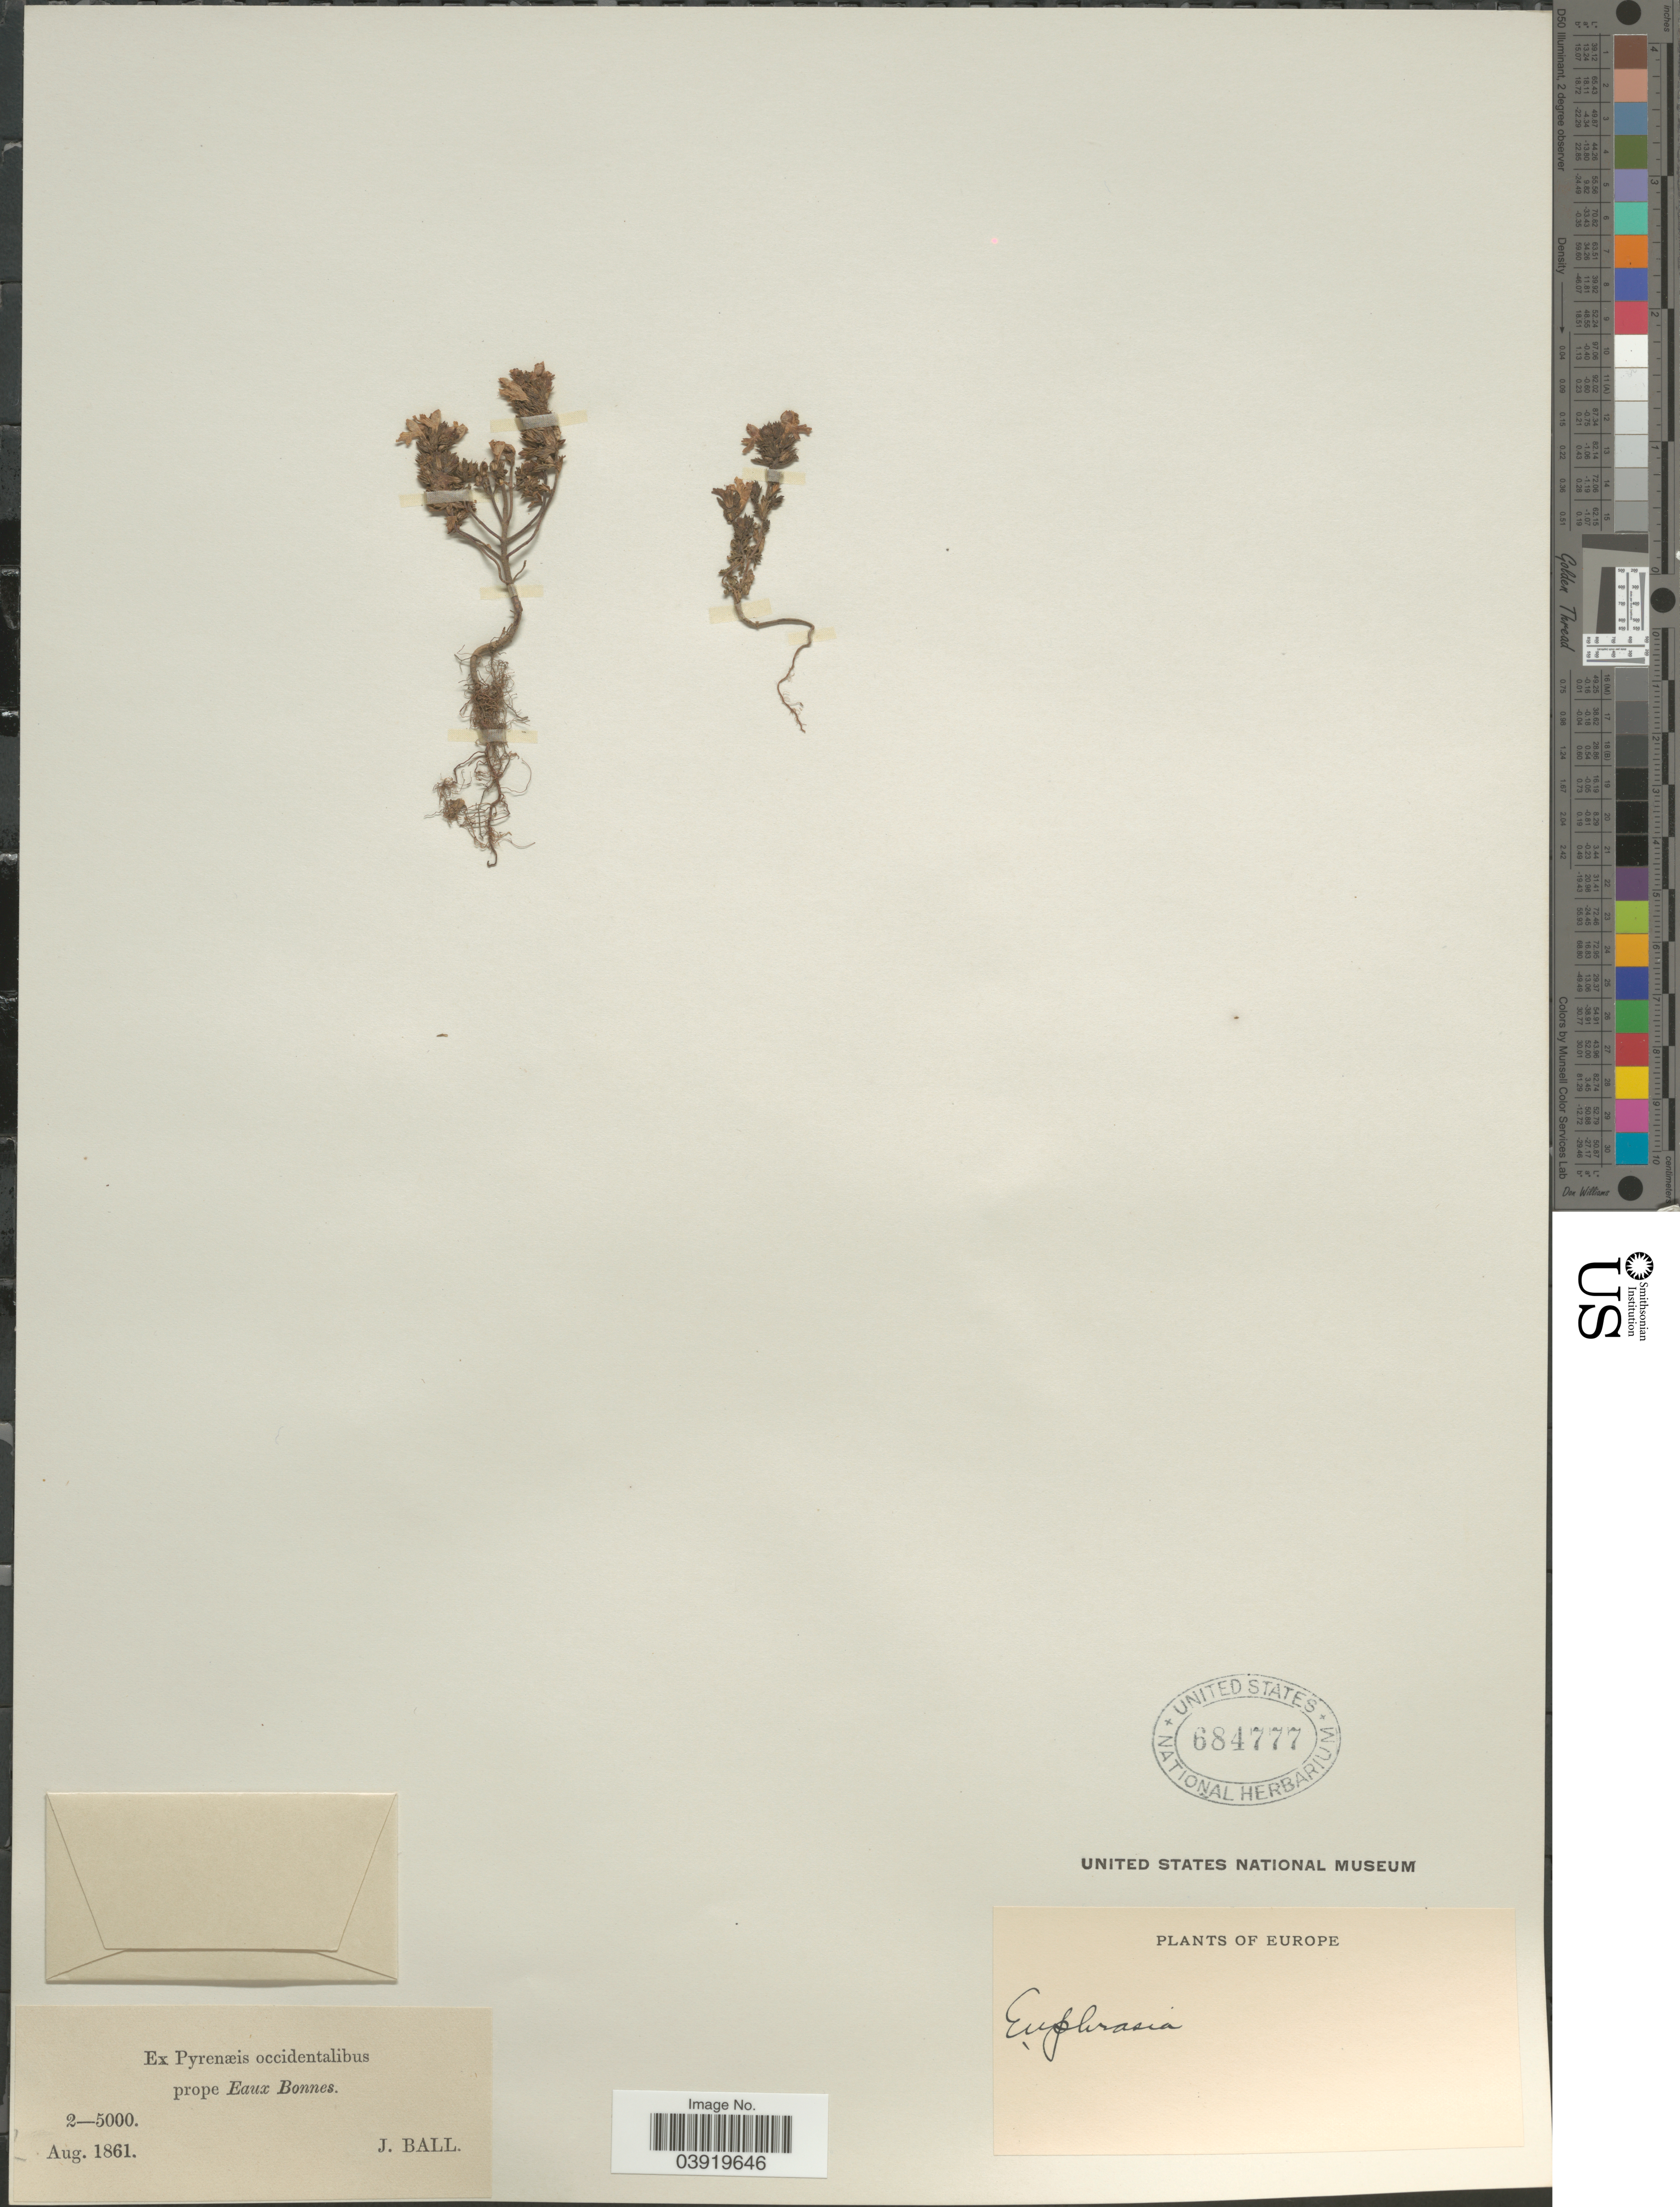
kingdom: Plantae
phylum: Tracheophyta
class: Magnoliopsida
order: Lamiales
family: Orobanchaceae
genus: Euphrasia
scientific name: Euphrasia sp.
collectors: J. Ball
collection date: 1861-08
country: France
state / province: Occitanie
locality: Ex Pyrenæis occidentalibus prope Eaux Bonnes.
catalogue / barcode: US 684777